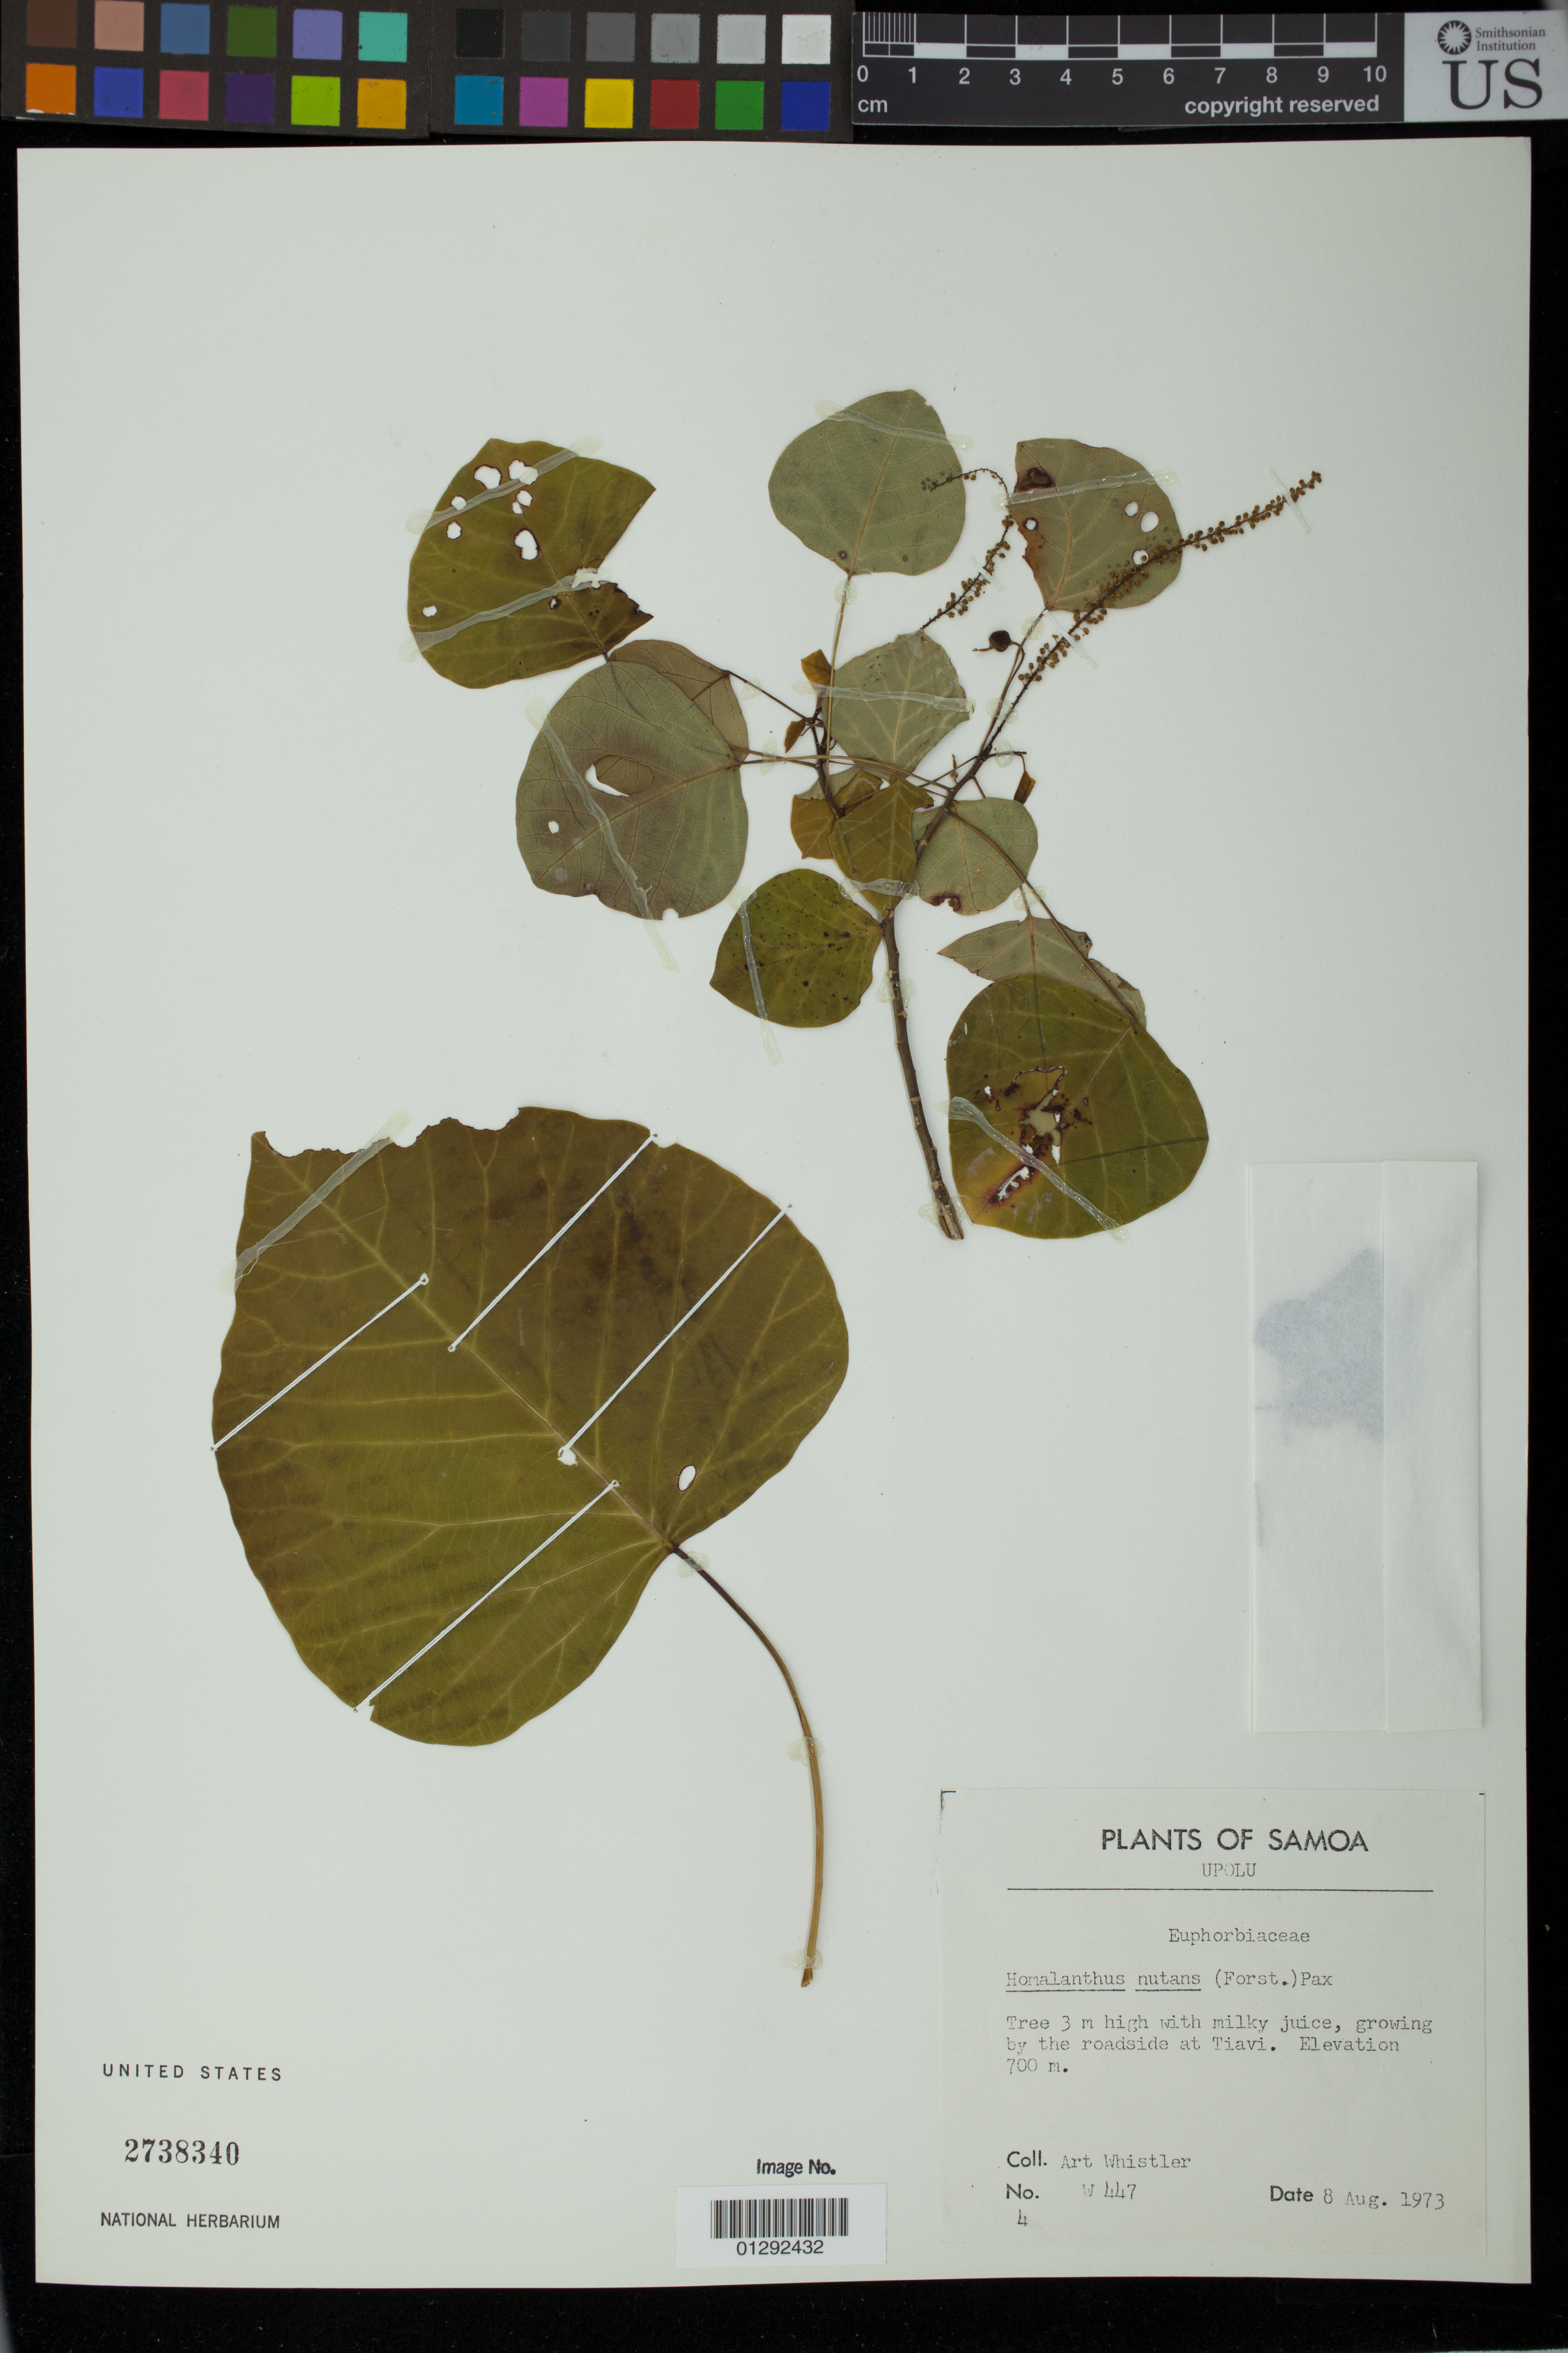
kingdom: Plantae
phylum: Tracheophyta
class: Magnoliopsida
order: Malpighiales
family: Euphorbiaceae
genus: Homalanthus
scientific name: Homalanthus nutans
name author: (G. Forst.) Guill.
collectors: A. Whistler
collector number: W 447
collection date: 1973-08-08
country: Samoa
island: Upolu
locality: Growing by roadside at Tiavi. Upolu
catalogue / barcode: US 2738340